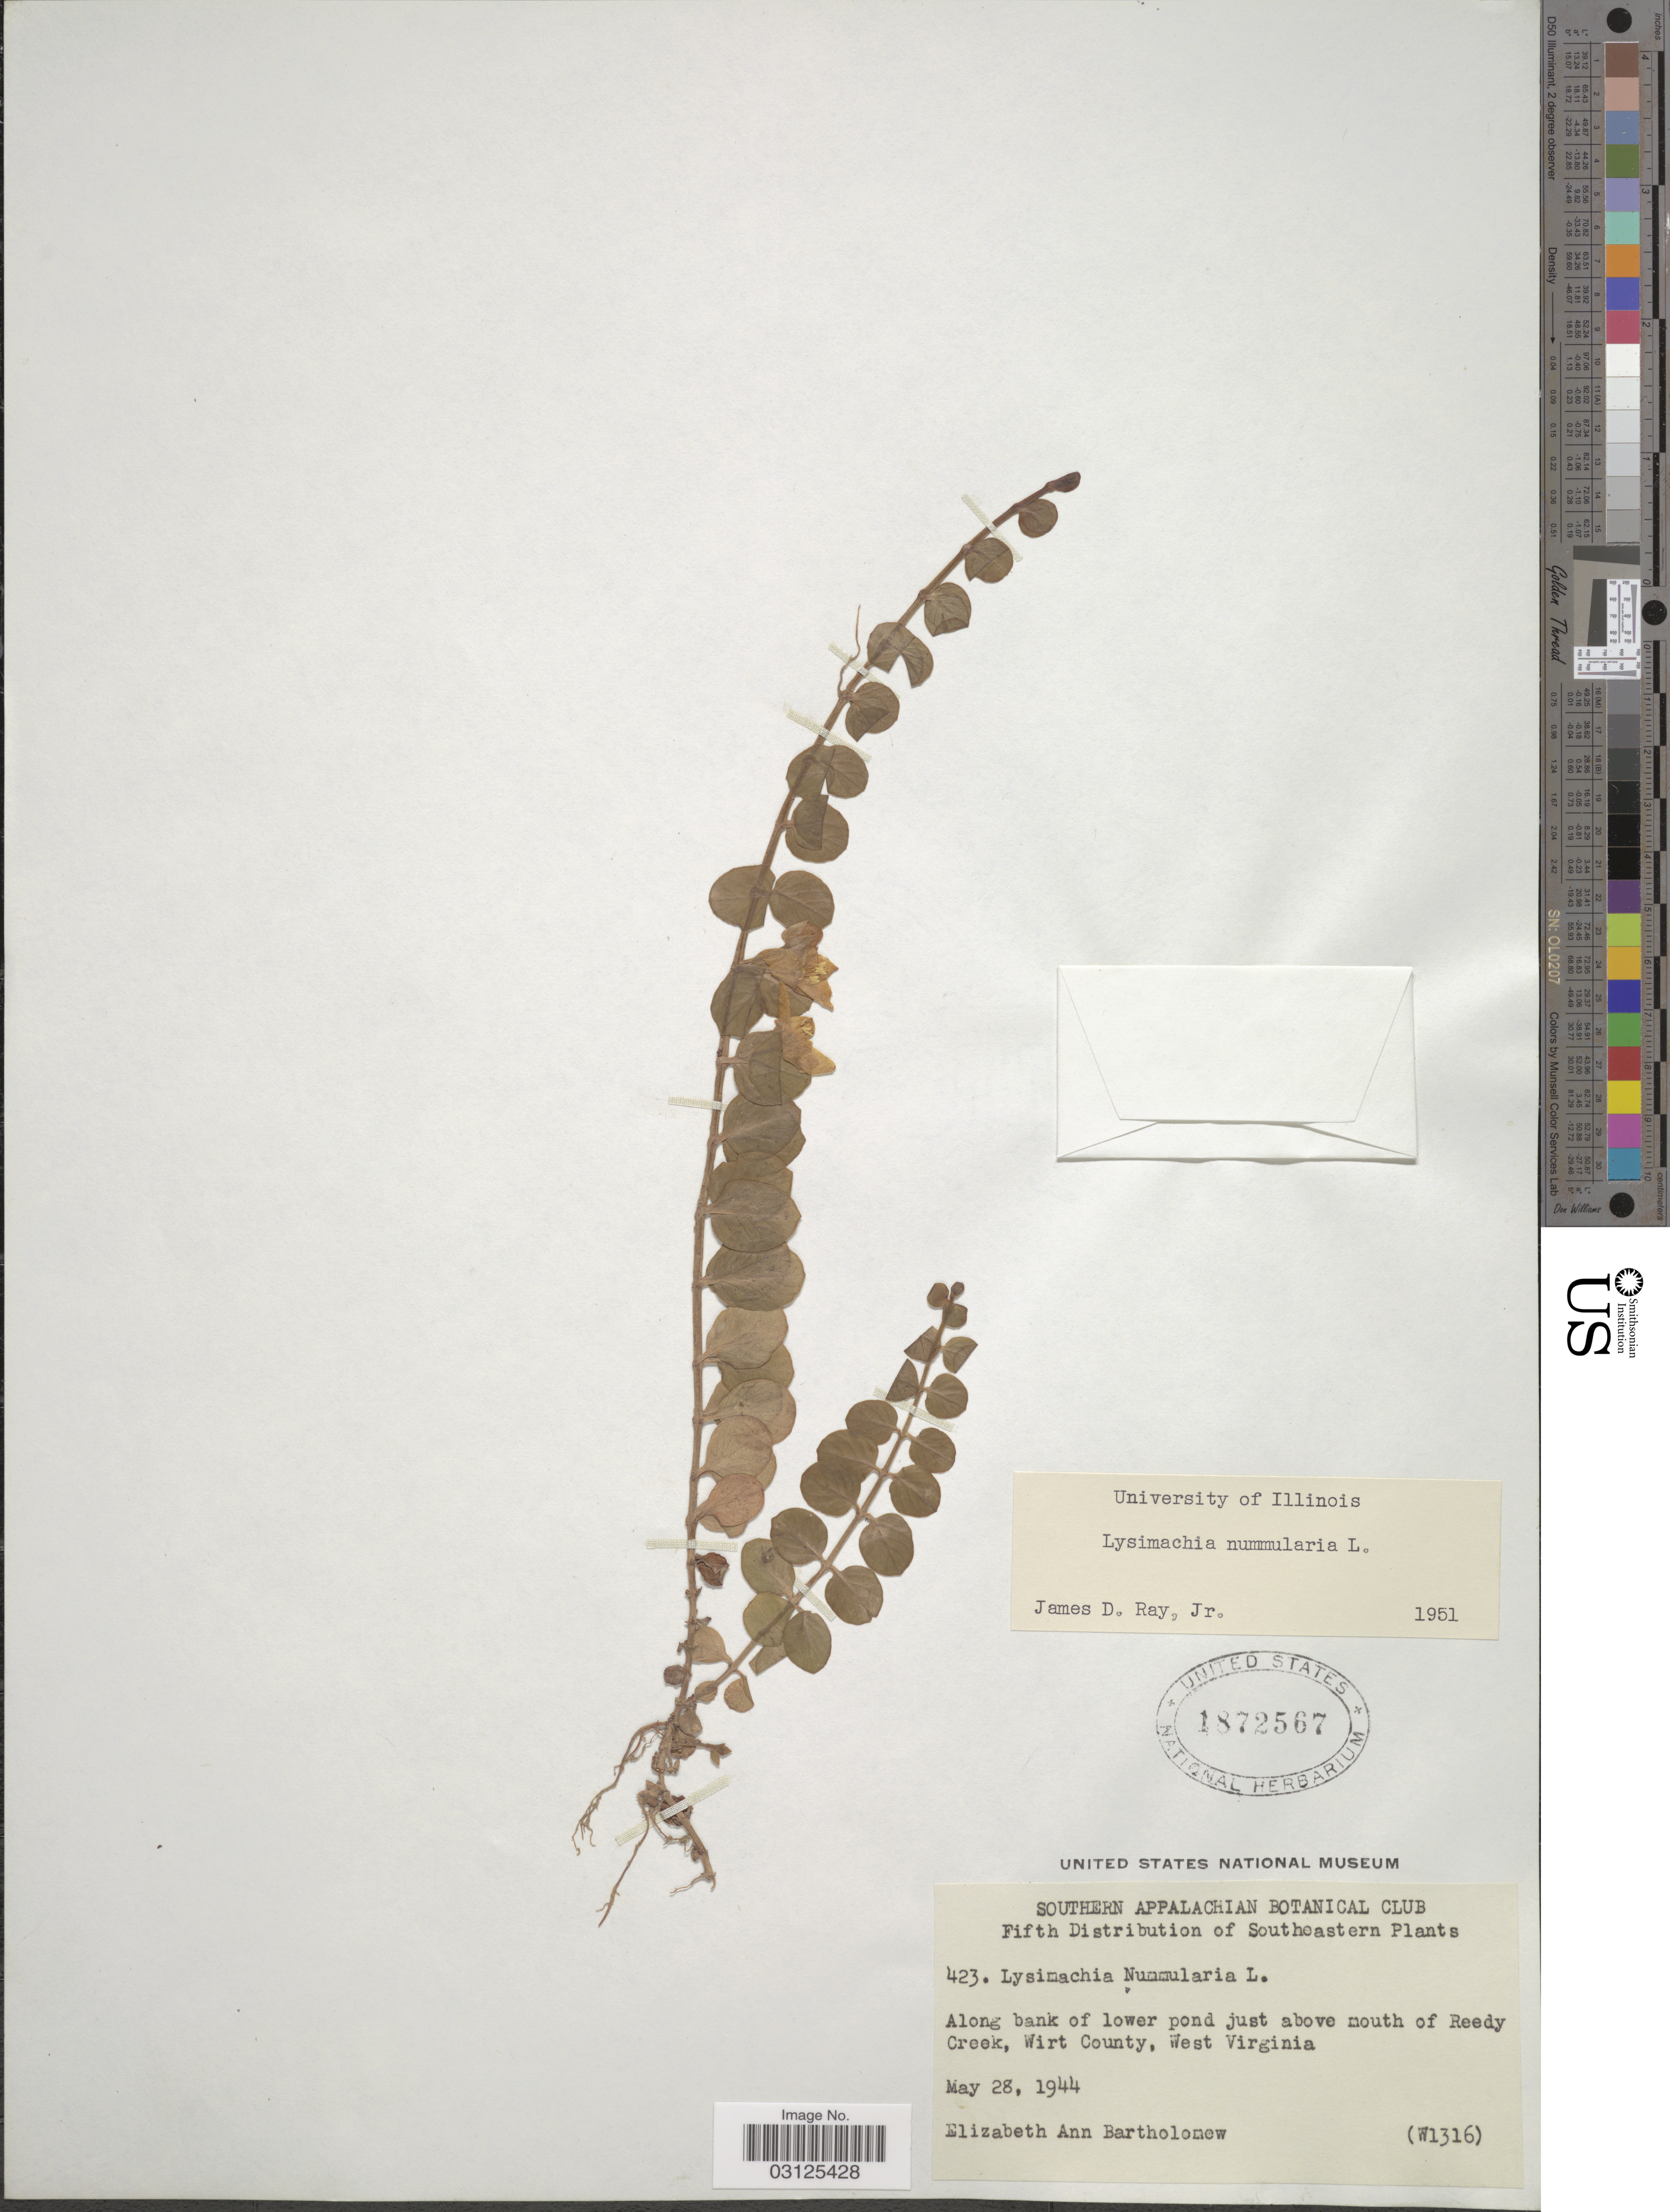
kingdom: Plantae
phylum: Tracheophyta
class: Magnoliopsida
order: Ericales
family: Primulaceae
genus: Lysimachia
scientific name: Lysimachia nummularia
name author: L.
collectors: E. Bartholomew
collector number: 423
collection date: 1944-05-28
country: United States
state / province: West Virginia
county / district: Wirt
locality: Southern Appalachian, Southeastern, Along bank of lower pond just above mouth of Reedy Creek, Wirt County.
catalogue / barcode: US 1872567